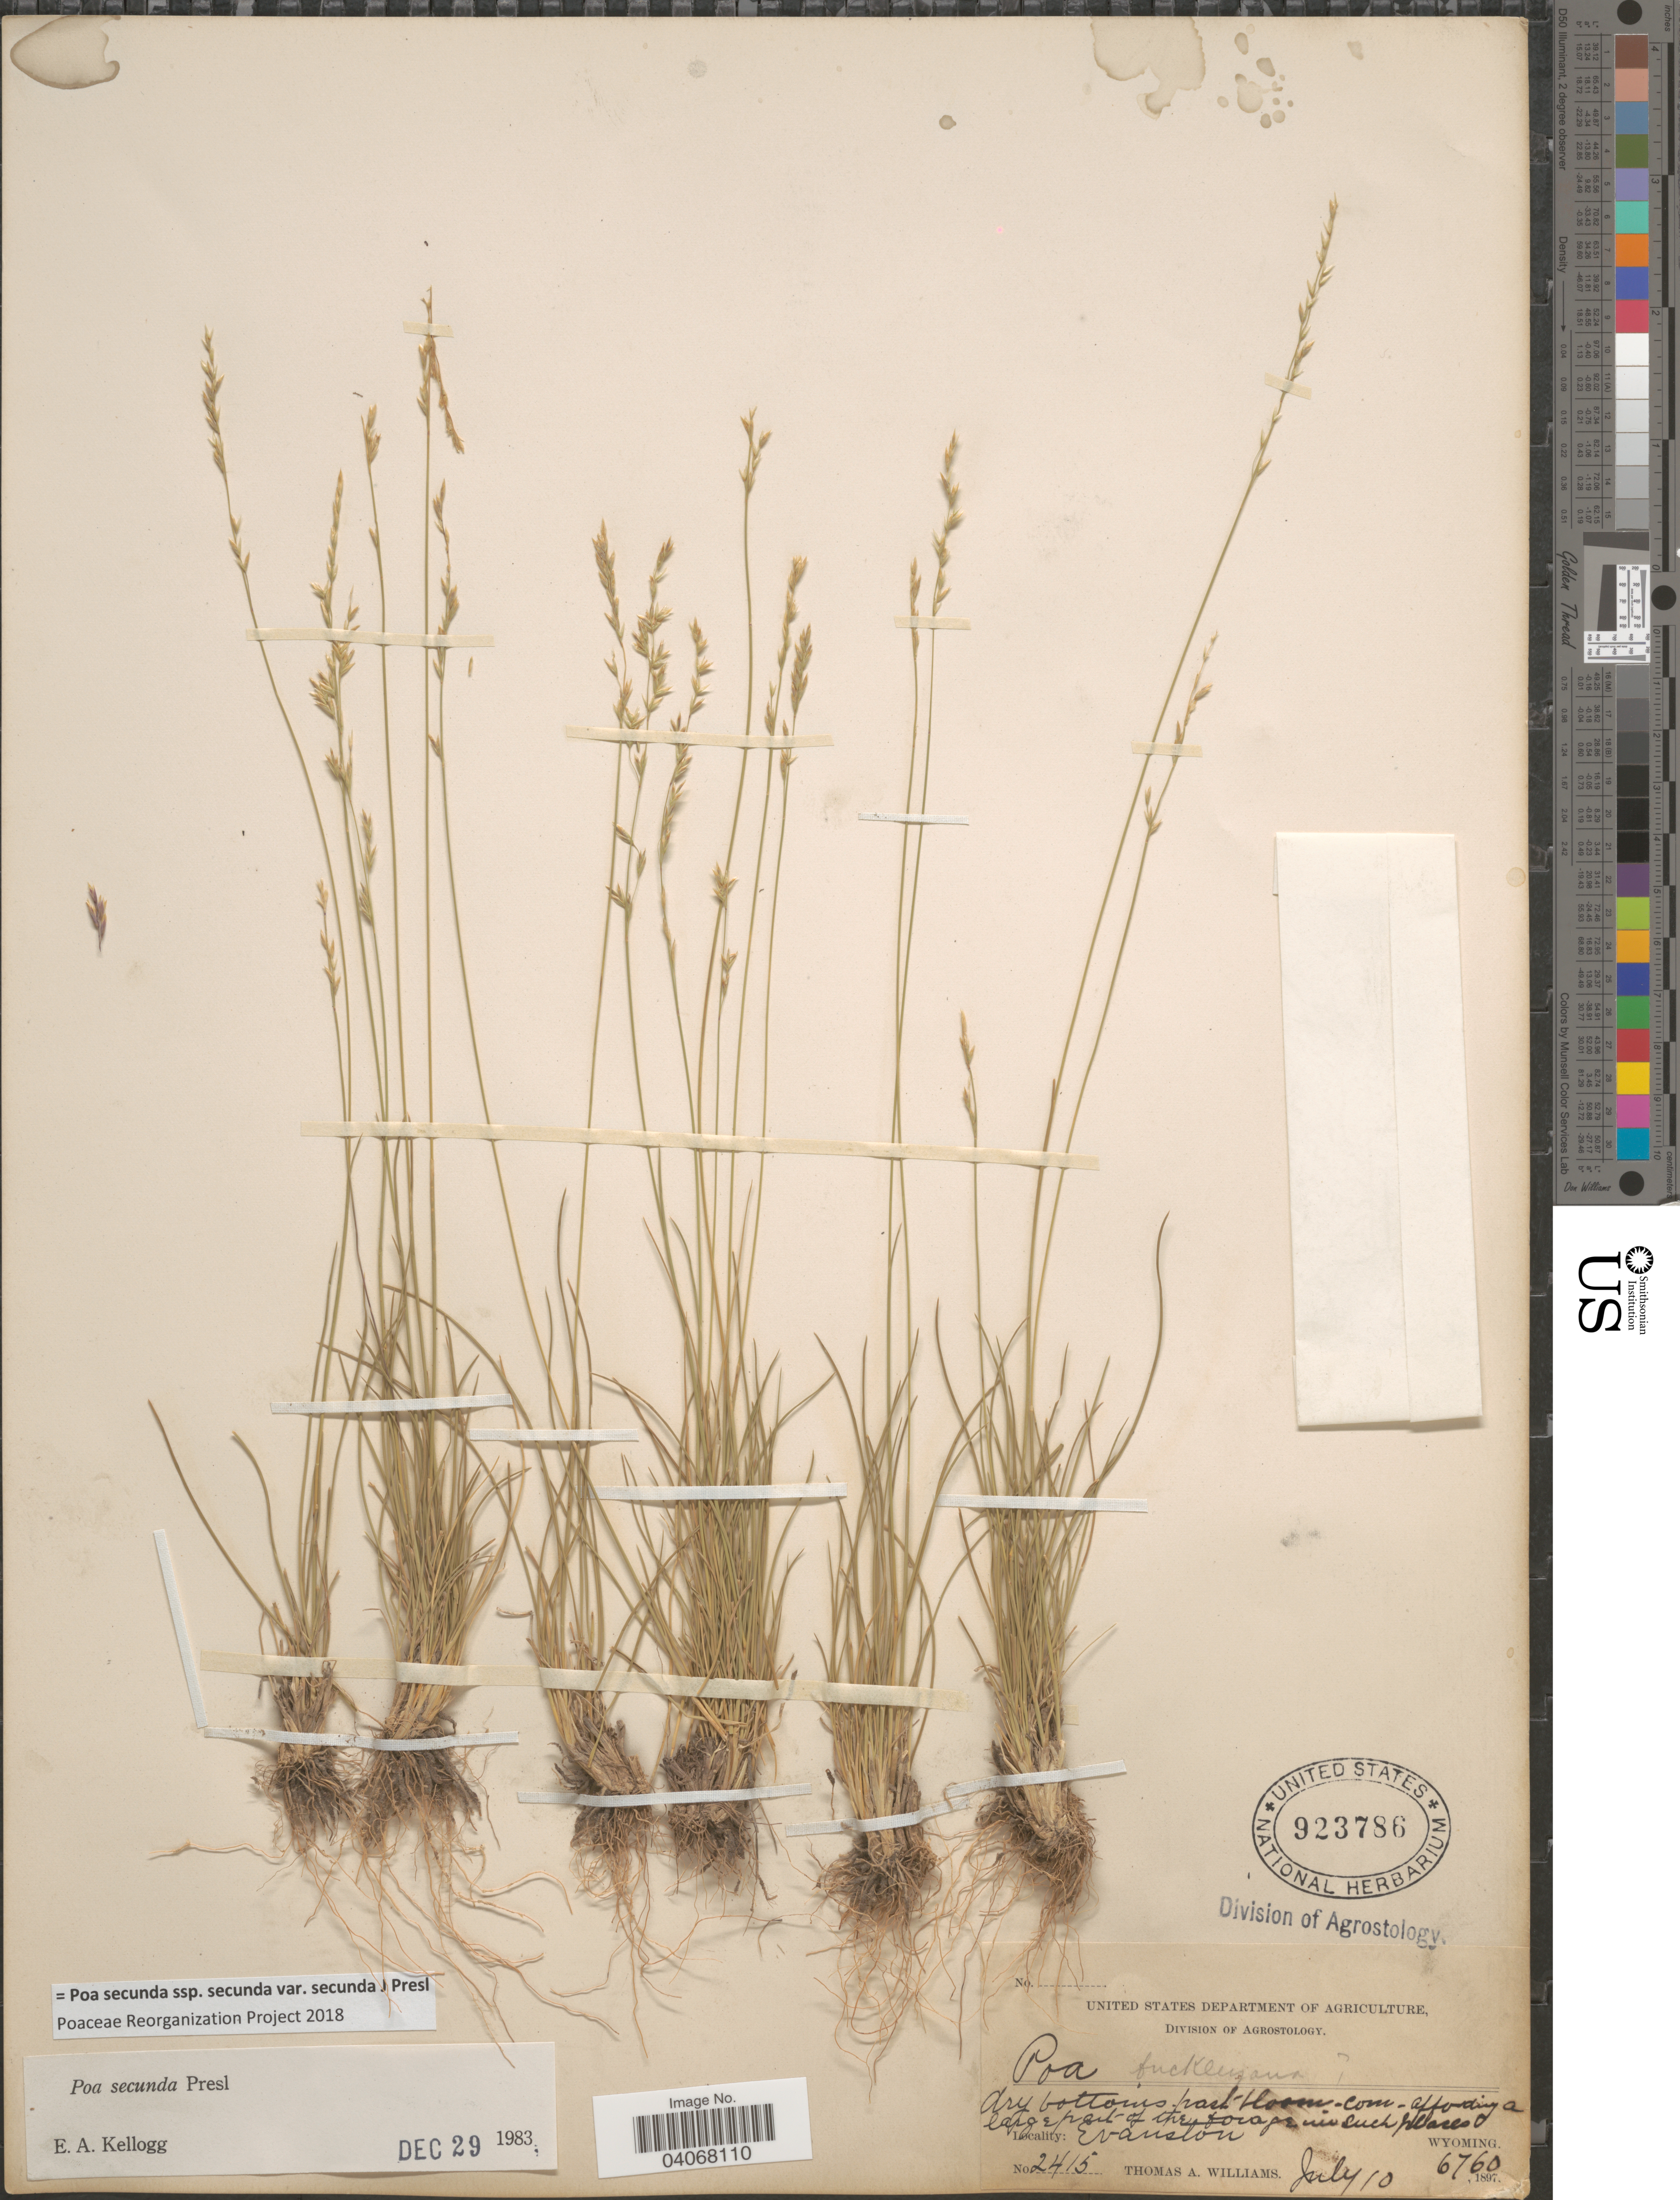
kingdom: Plantae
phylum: Tracheophyta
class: Liliopsida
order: Poales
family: Poaceae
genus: Poa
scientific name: Poa secunda subsp. secunda var. secunda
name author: J. Presl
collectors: T. A. Williams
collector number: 2415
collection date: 1897-07-10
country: United States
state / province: Wyoming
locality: Evanston.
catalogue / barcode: US 923786